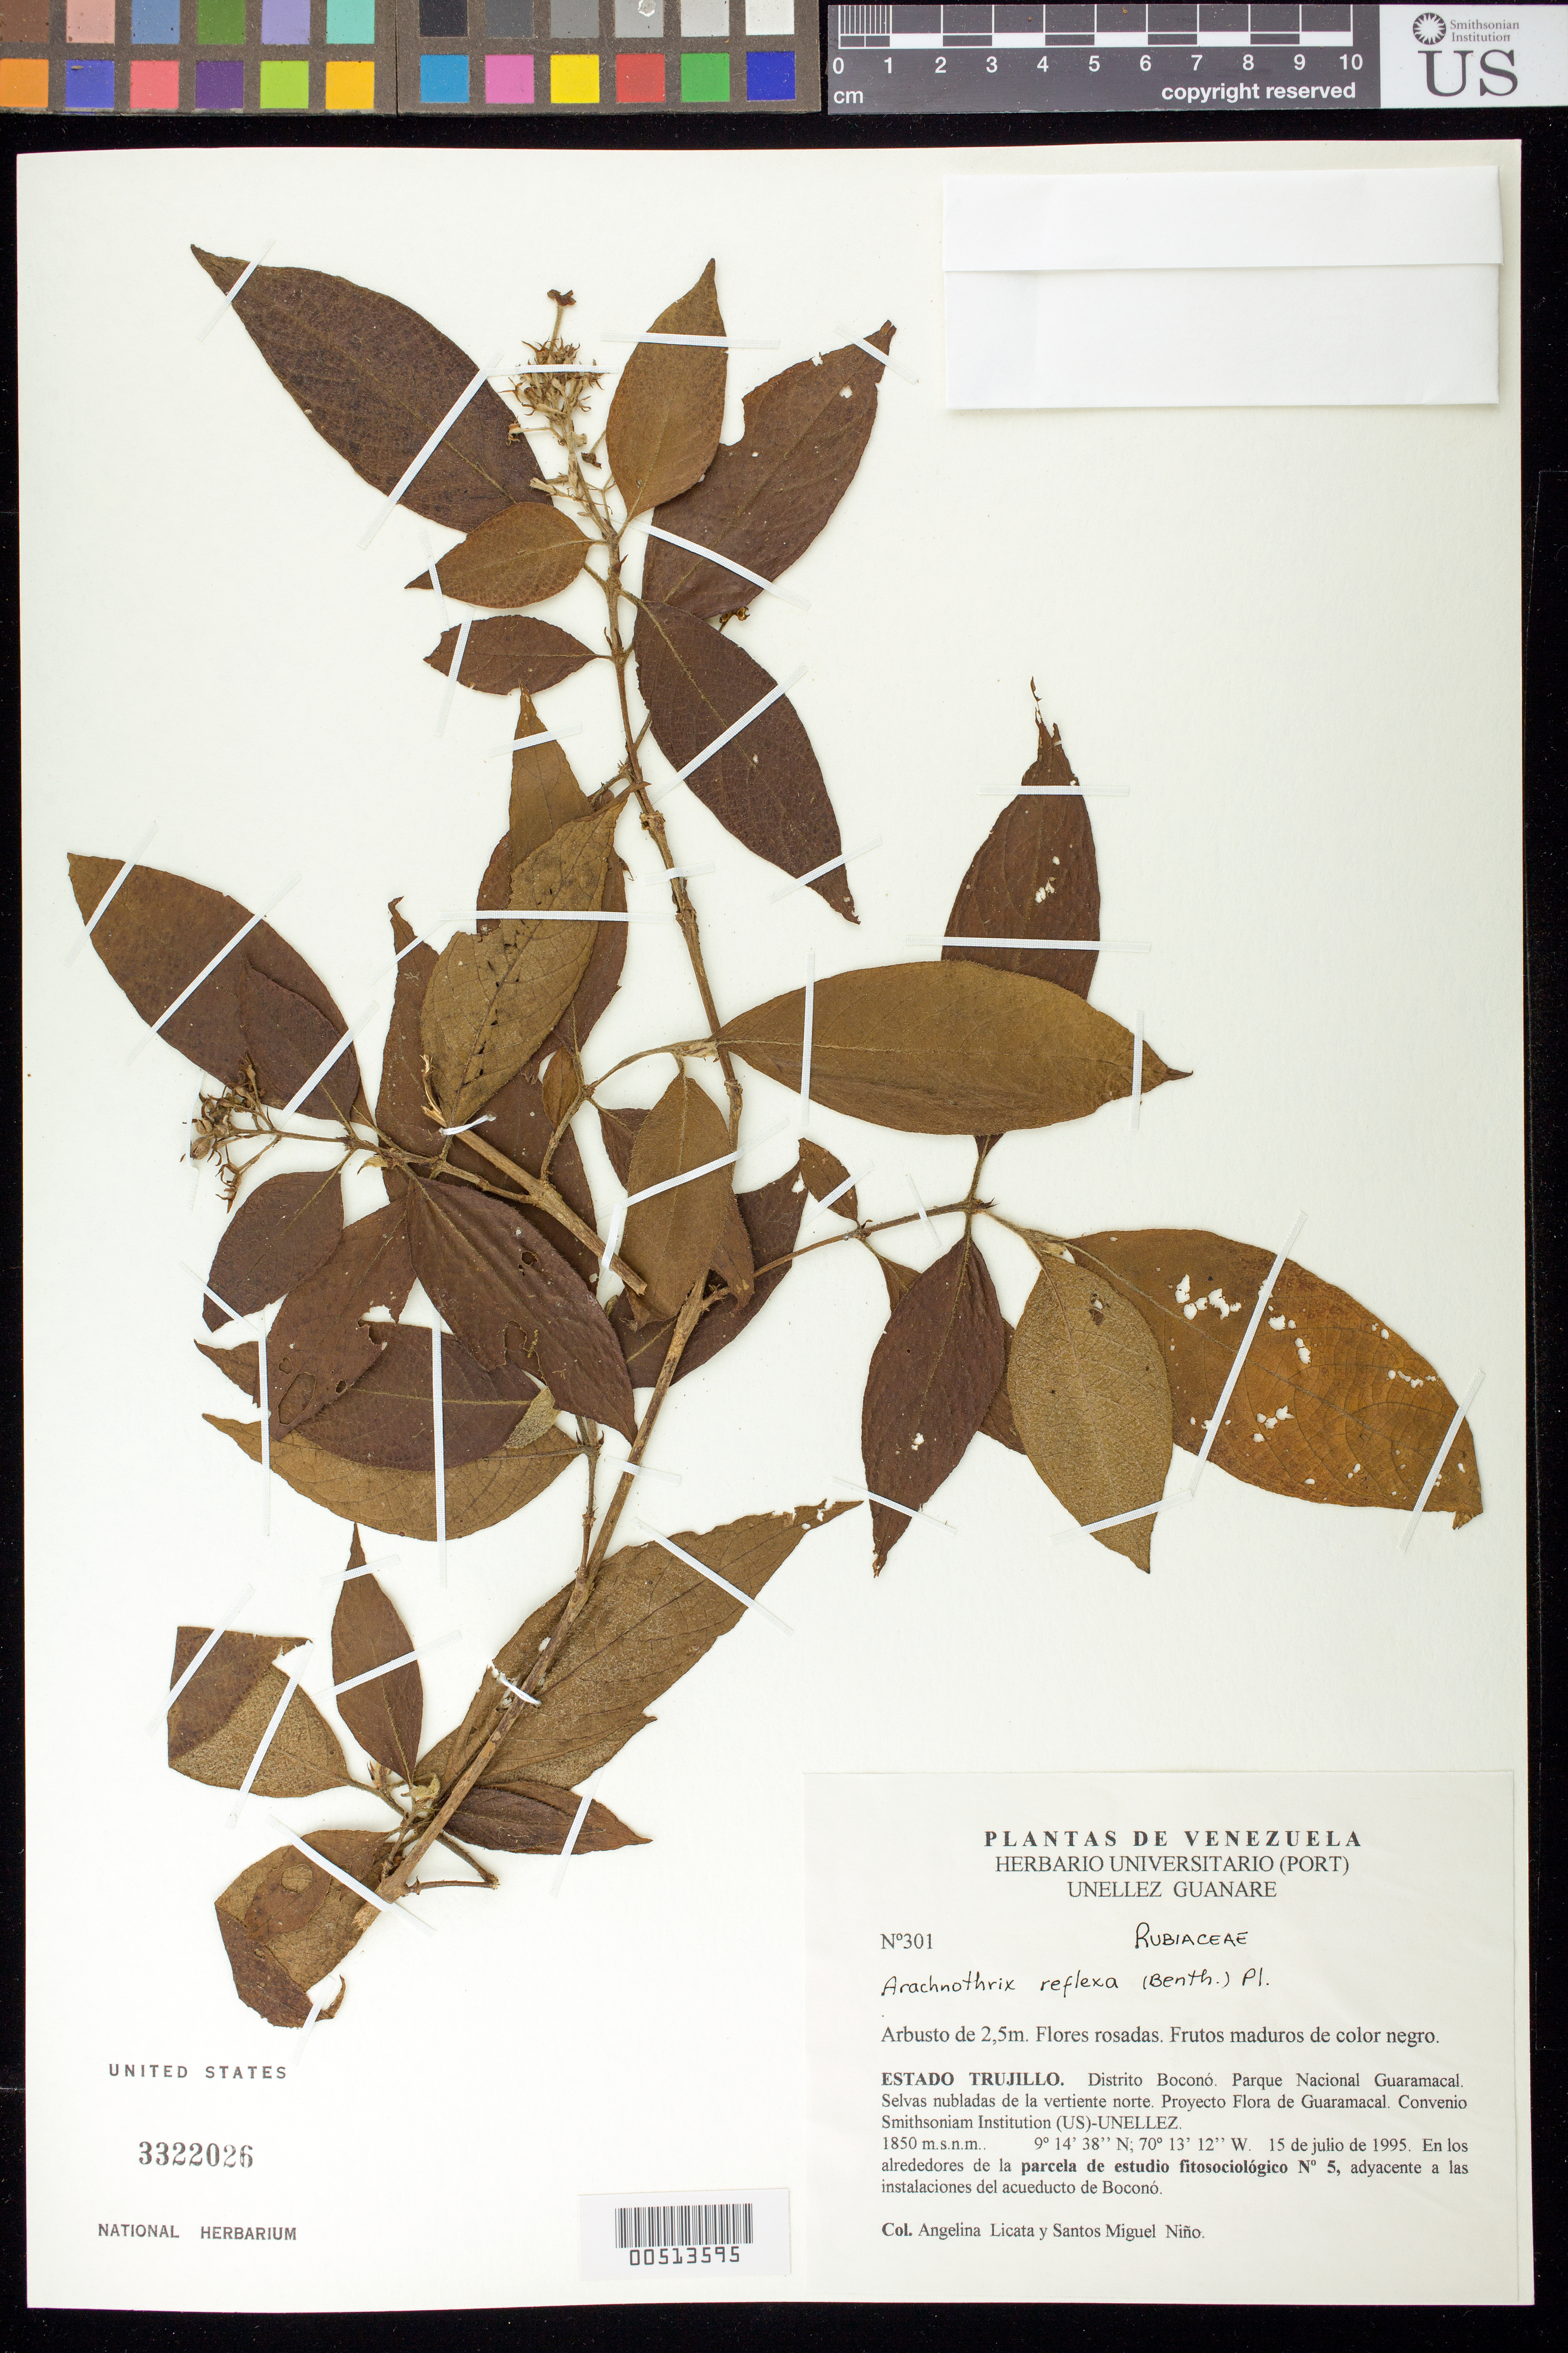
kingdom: Plantae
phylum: Tracheophyta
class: Magnoliopsida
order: Gentianales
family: Rubiaceae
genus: Arachnothryx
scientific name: Arachnothryx reflexa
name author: (Benth.) Planch.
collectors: A. Licata & S. M. Niño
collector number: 301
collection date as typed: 15 Jul 1995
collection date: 1995-07-15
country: Venezuela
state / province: Trujillo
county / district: Boconó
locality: Parque Nacional Guaramacal, vertiente N, adyacente a las instalaciones del acueducto de Boconó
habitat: Selvas nubladas. En los alrededores de la parcela de estudio fitosociológico No. 5.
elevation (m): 1850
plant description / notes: PORT, US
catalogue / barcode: US 3322026